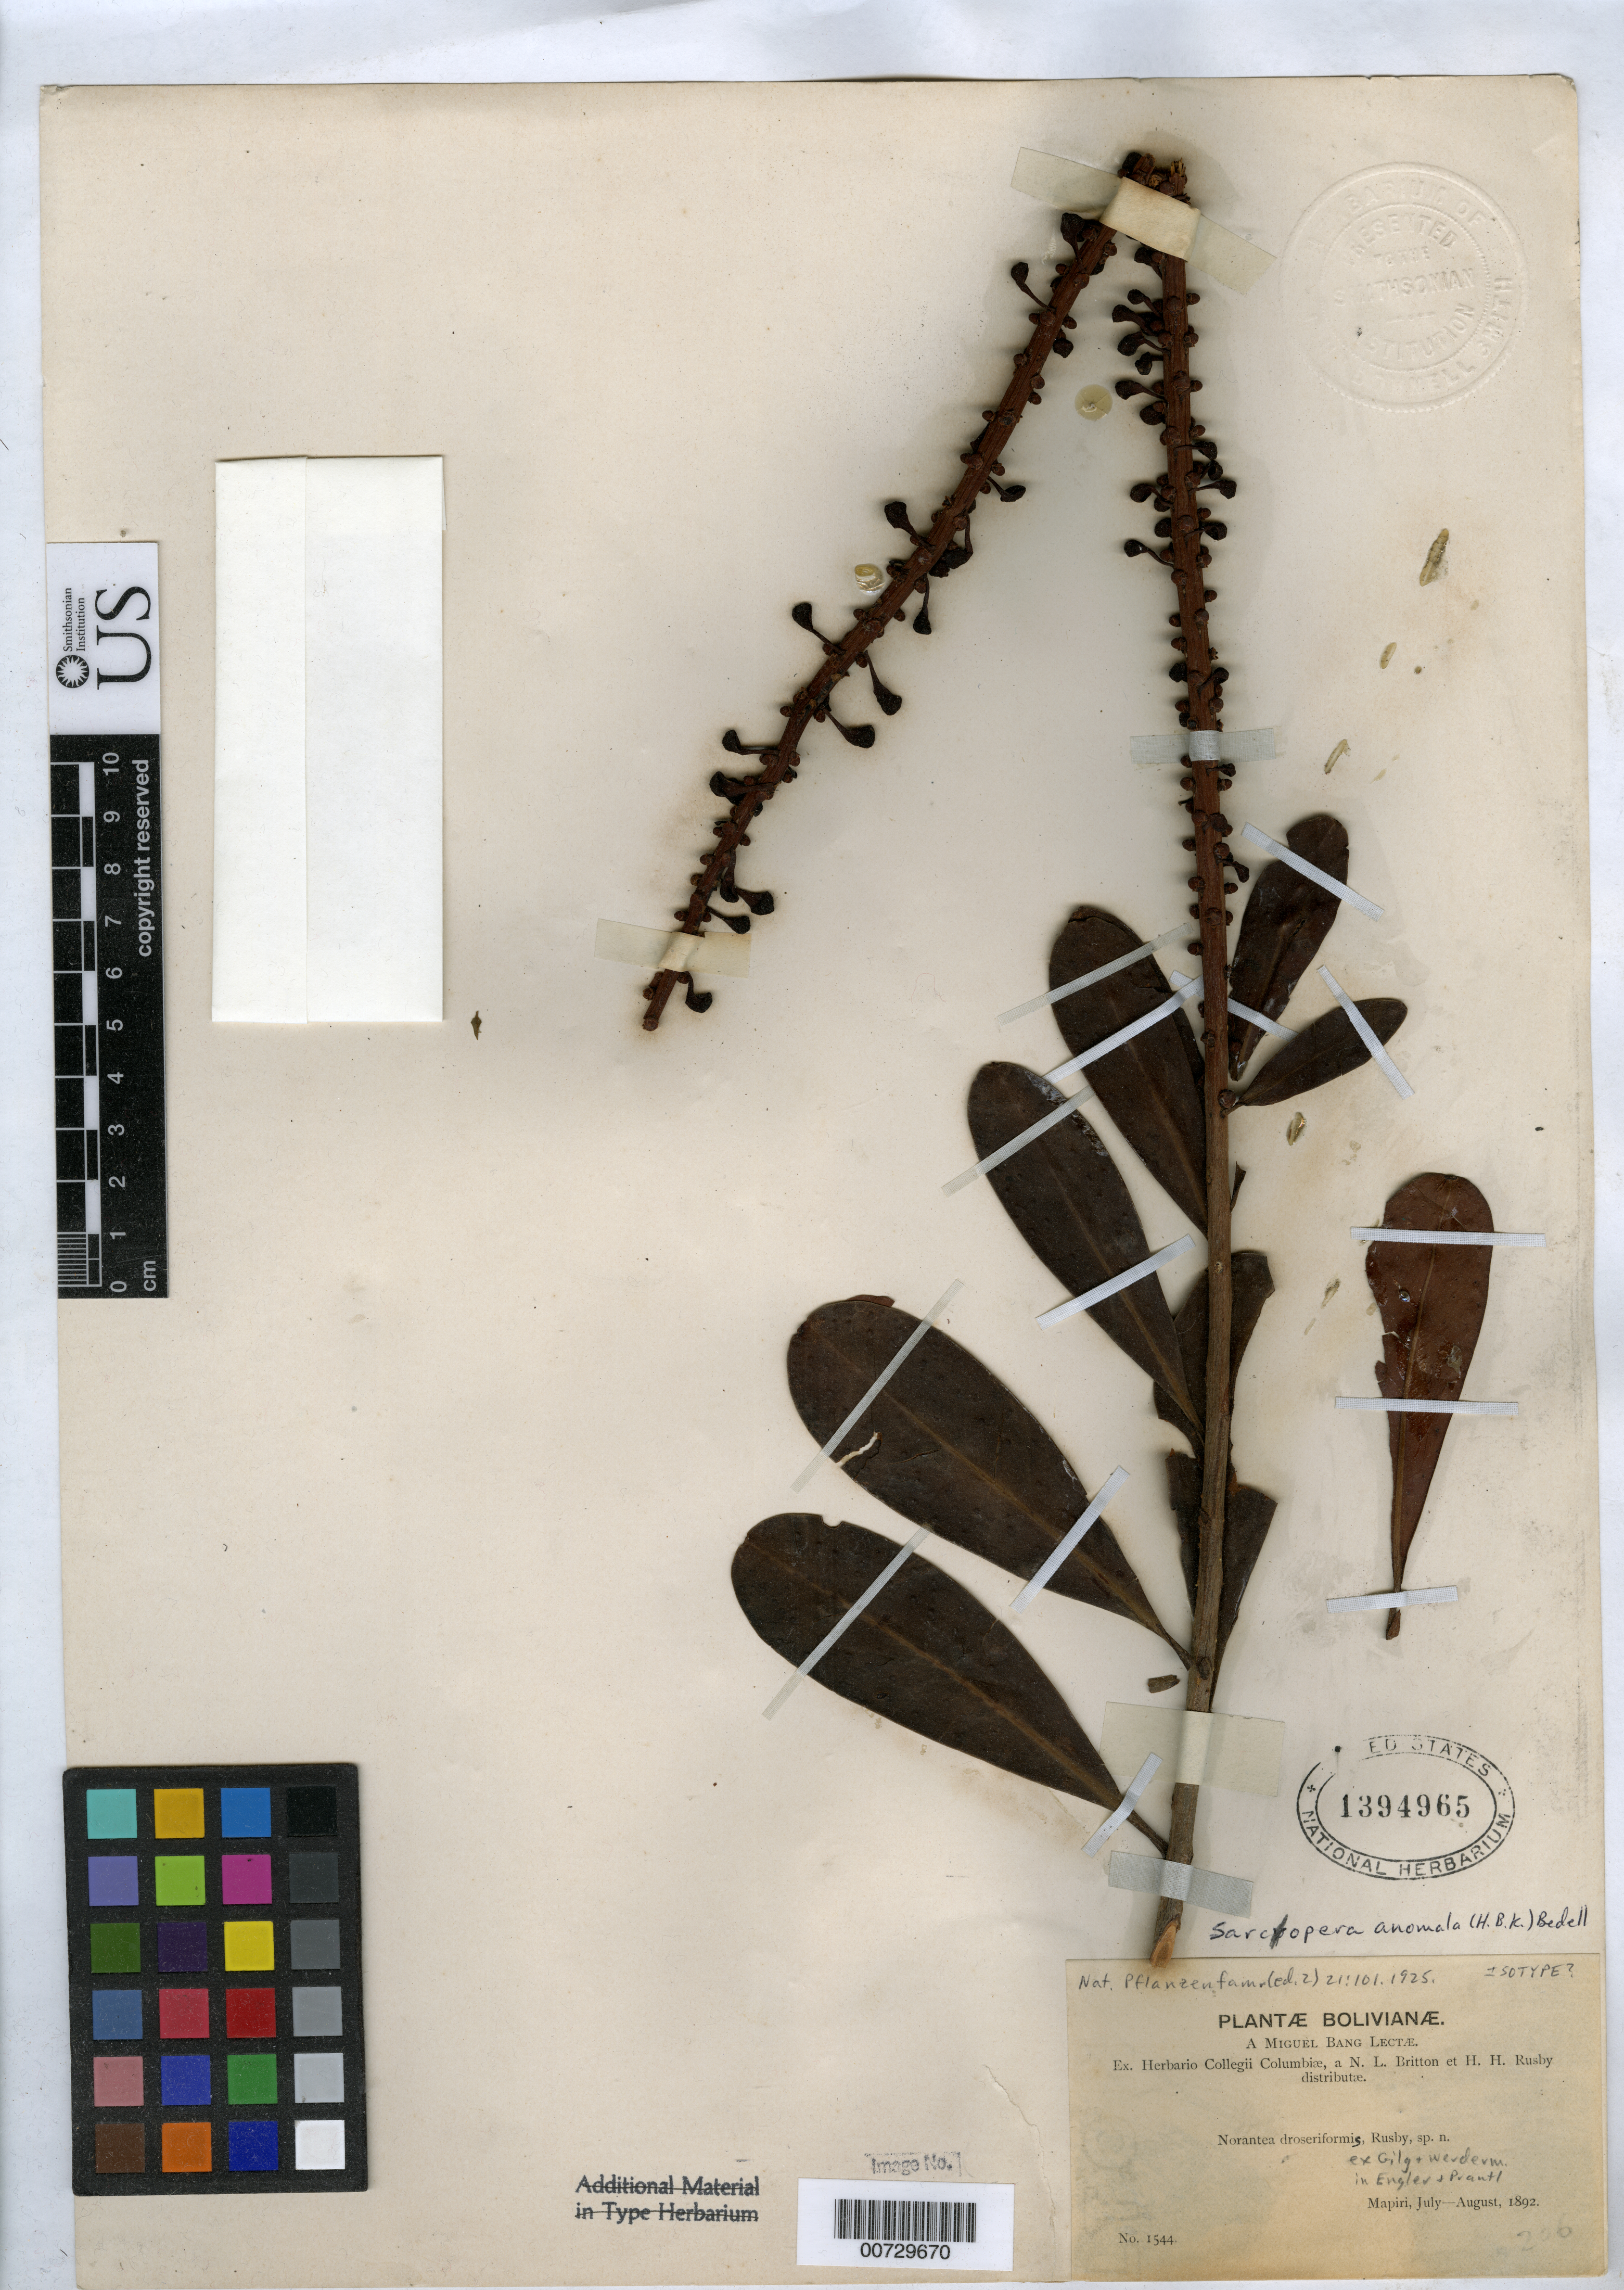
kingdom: Plantae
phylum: Tracheophyta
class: Magnoliopsida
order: Ericales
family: Marcgraviaceae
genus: Norantea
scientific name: Norantea droseriformis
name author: Rusby ex Gilg & Werderm. in Engl. & Prantl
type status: Isolectotype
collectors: M. Bang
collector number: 1544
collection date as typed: Jul 1892 to -- Aug 1892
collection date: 1892-07/1892-08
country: Bolivia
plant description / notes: Specimen ex John Donnell herbarium.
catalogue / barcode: US 1394965